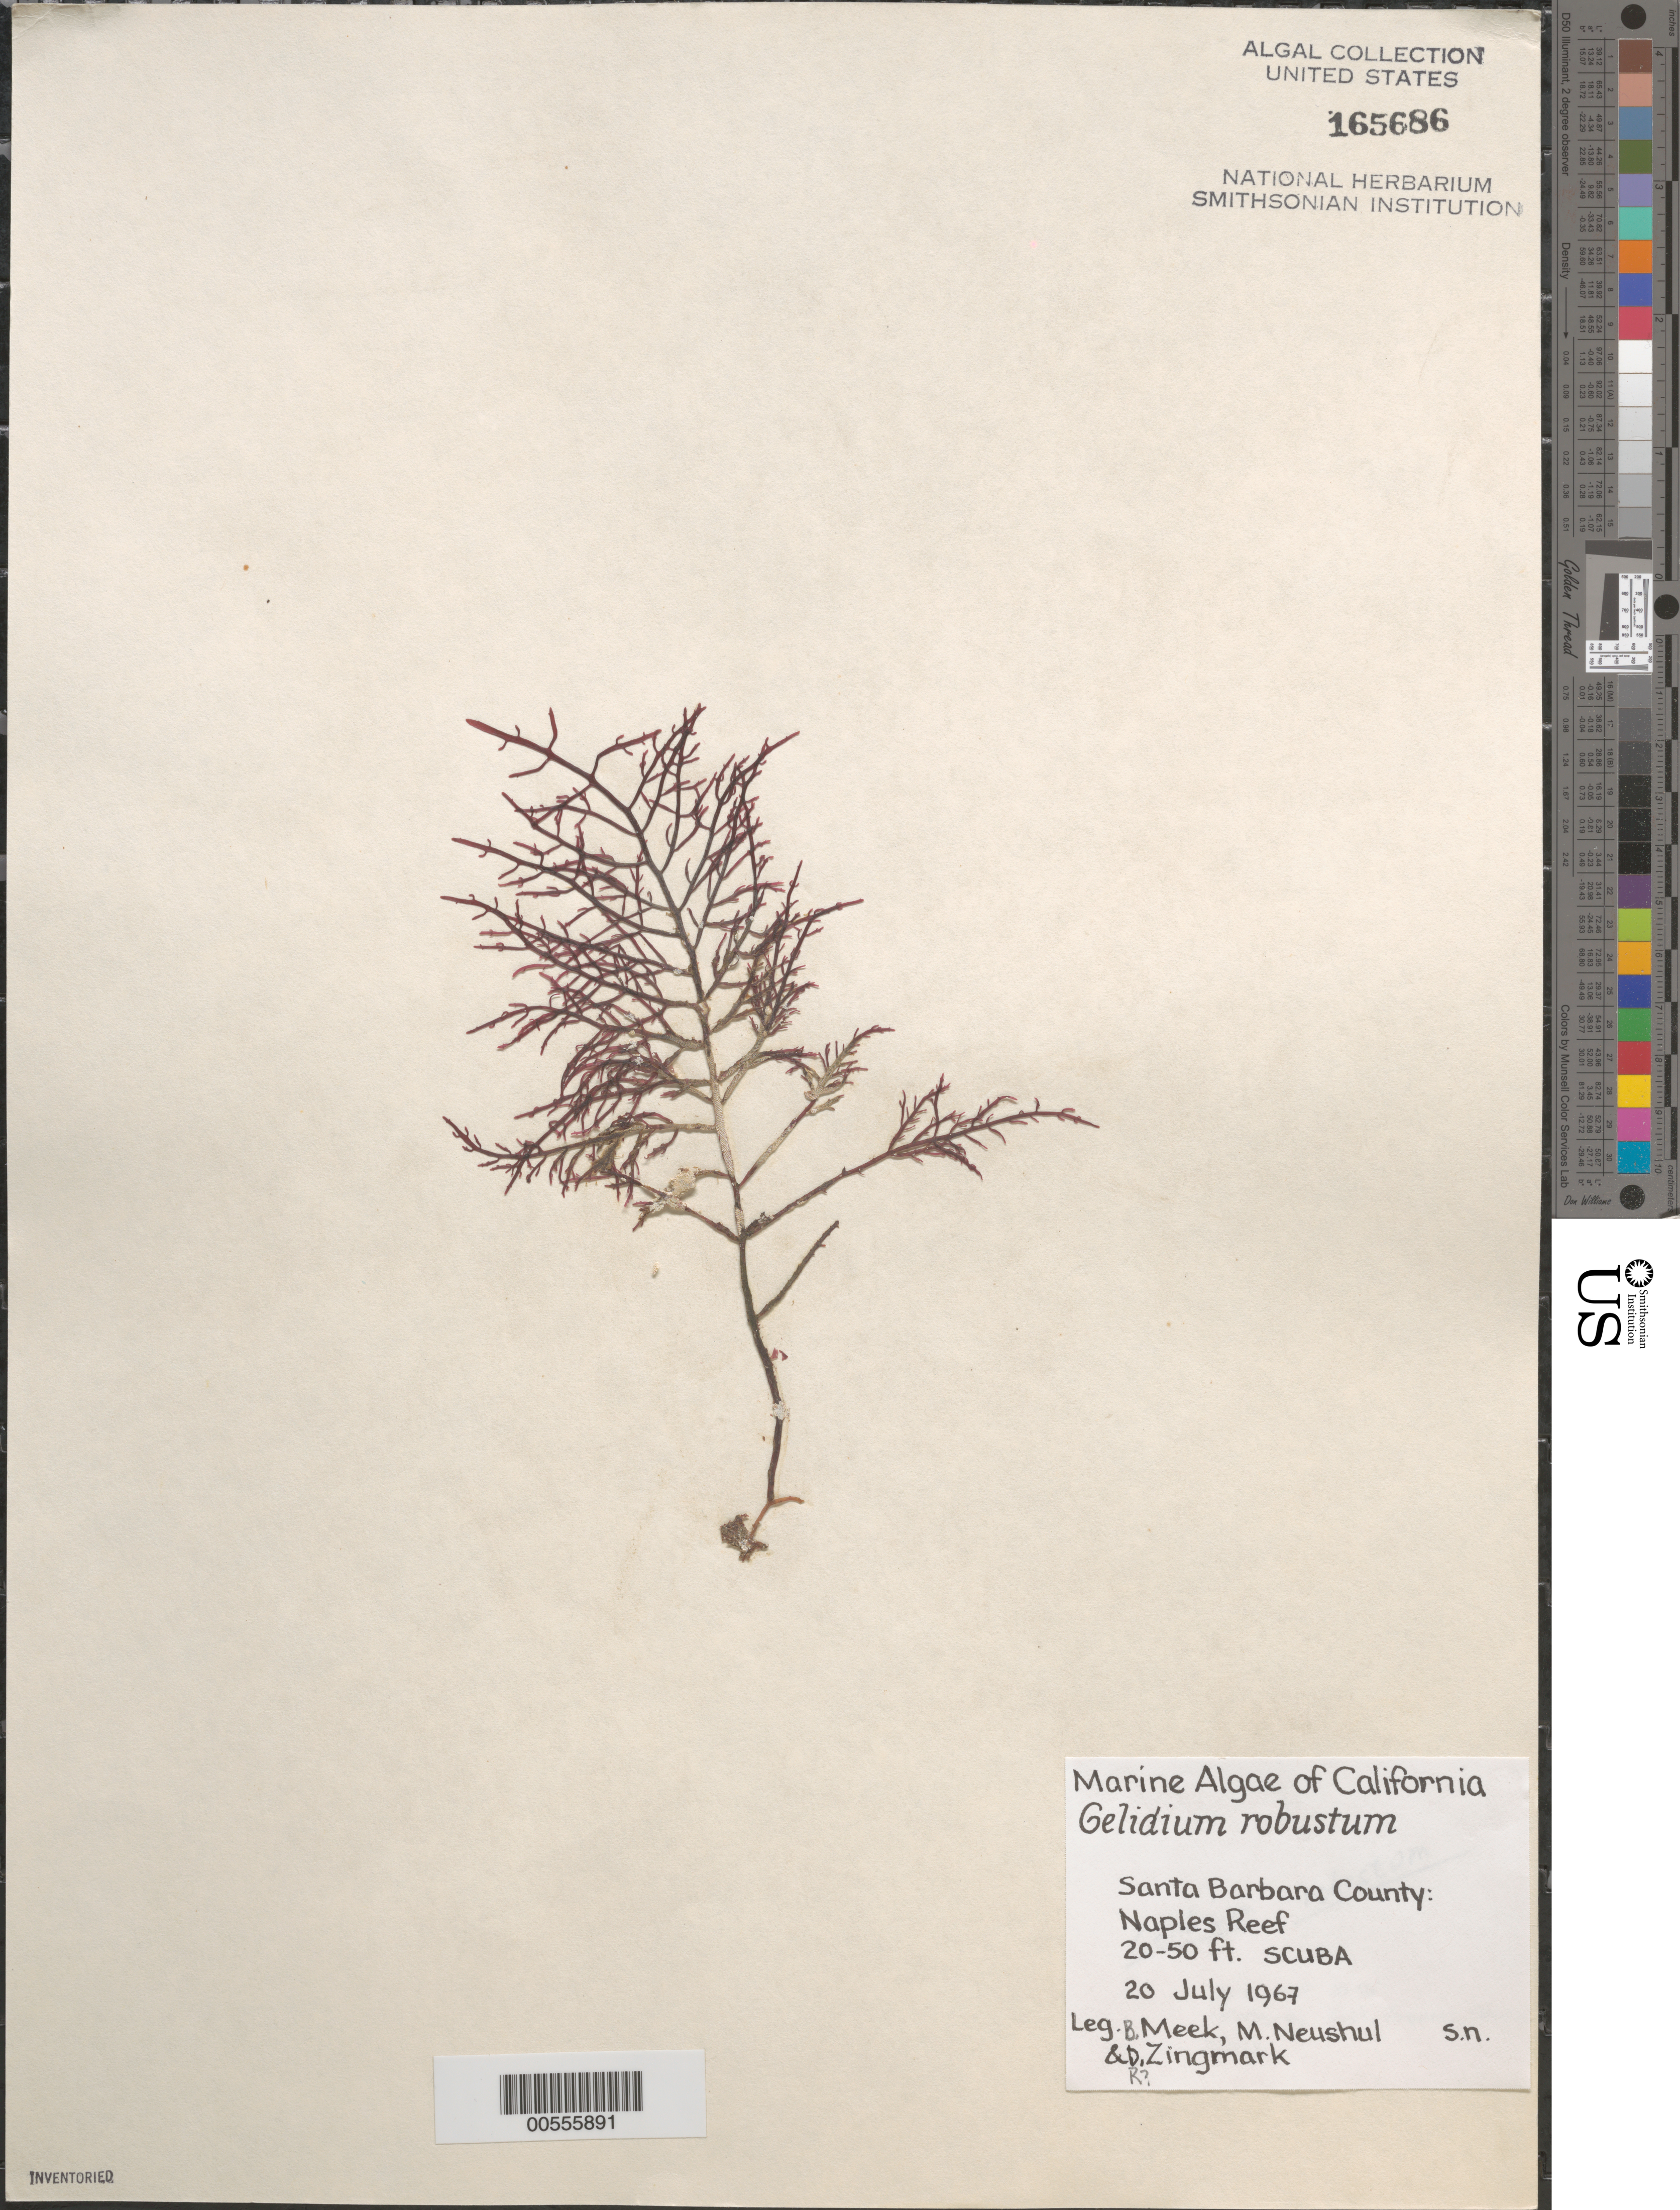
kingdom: Plantae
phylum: Rhodophyta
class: Florideophyceae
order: Gelidiales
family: Gelidiaceae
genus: Gelidium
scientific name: Gelidium robustum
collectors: B. Meek, M. Neushul & R. Zingmark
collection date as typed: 20 Jul 1967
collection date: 1967-07-20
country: United States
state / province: California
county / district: Santa Barbara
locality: Naples Reef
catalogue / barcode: US 165686